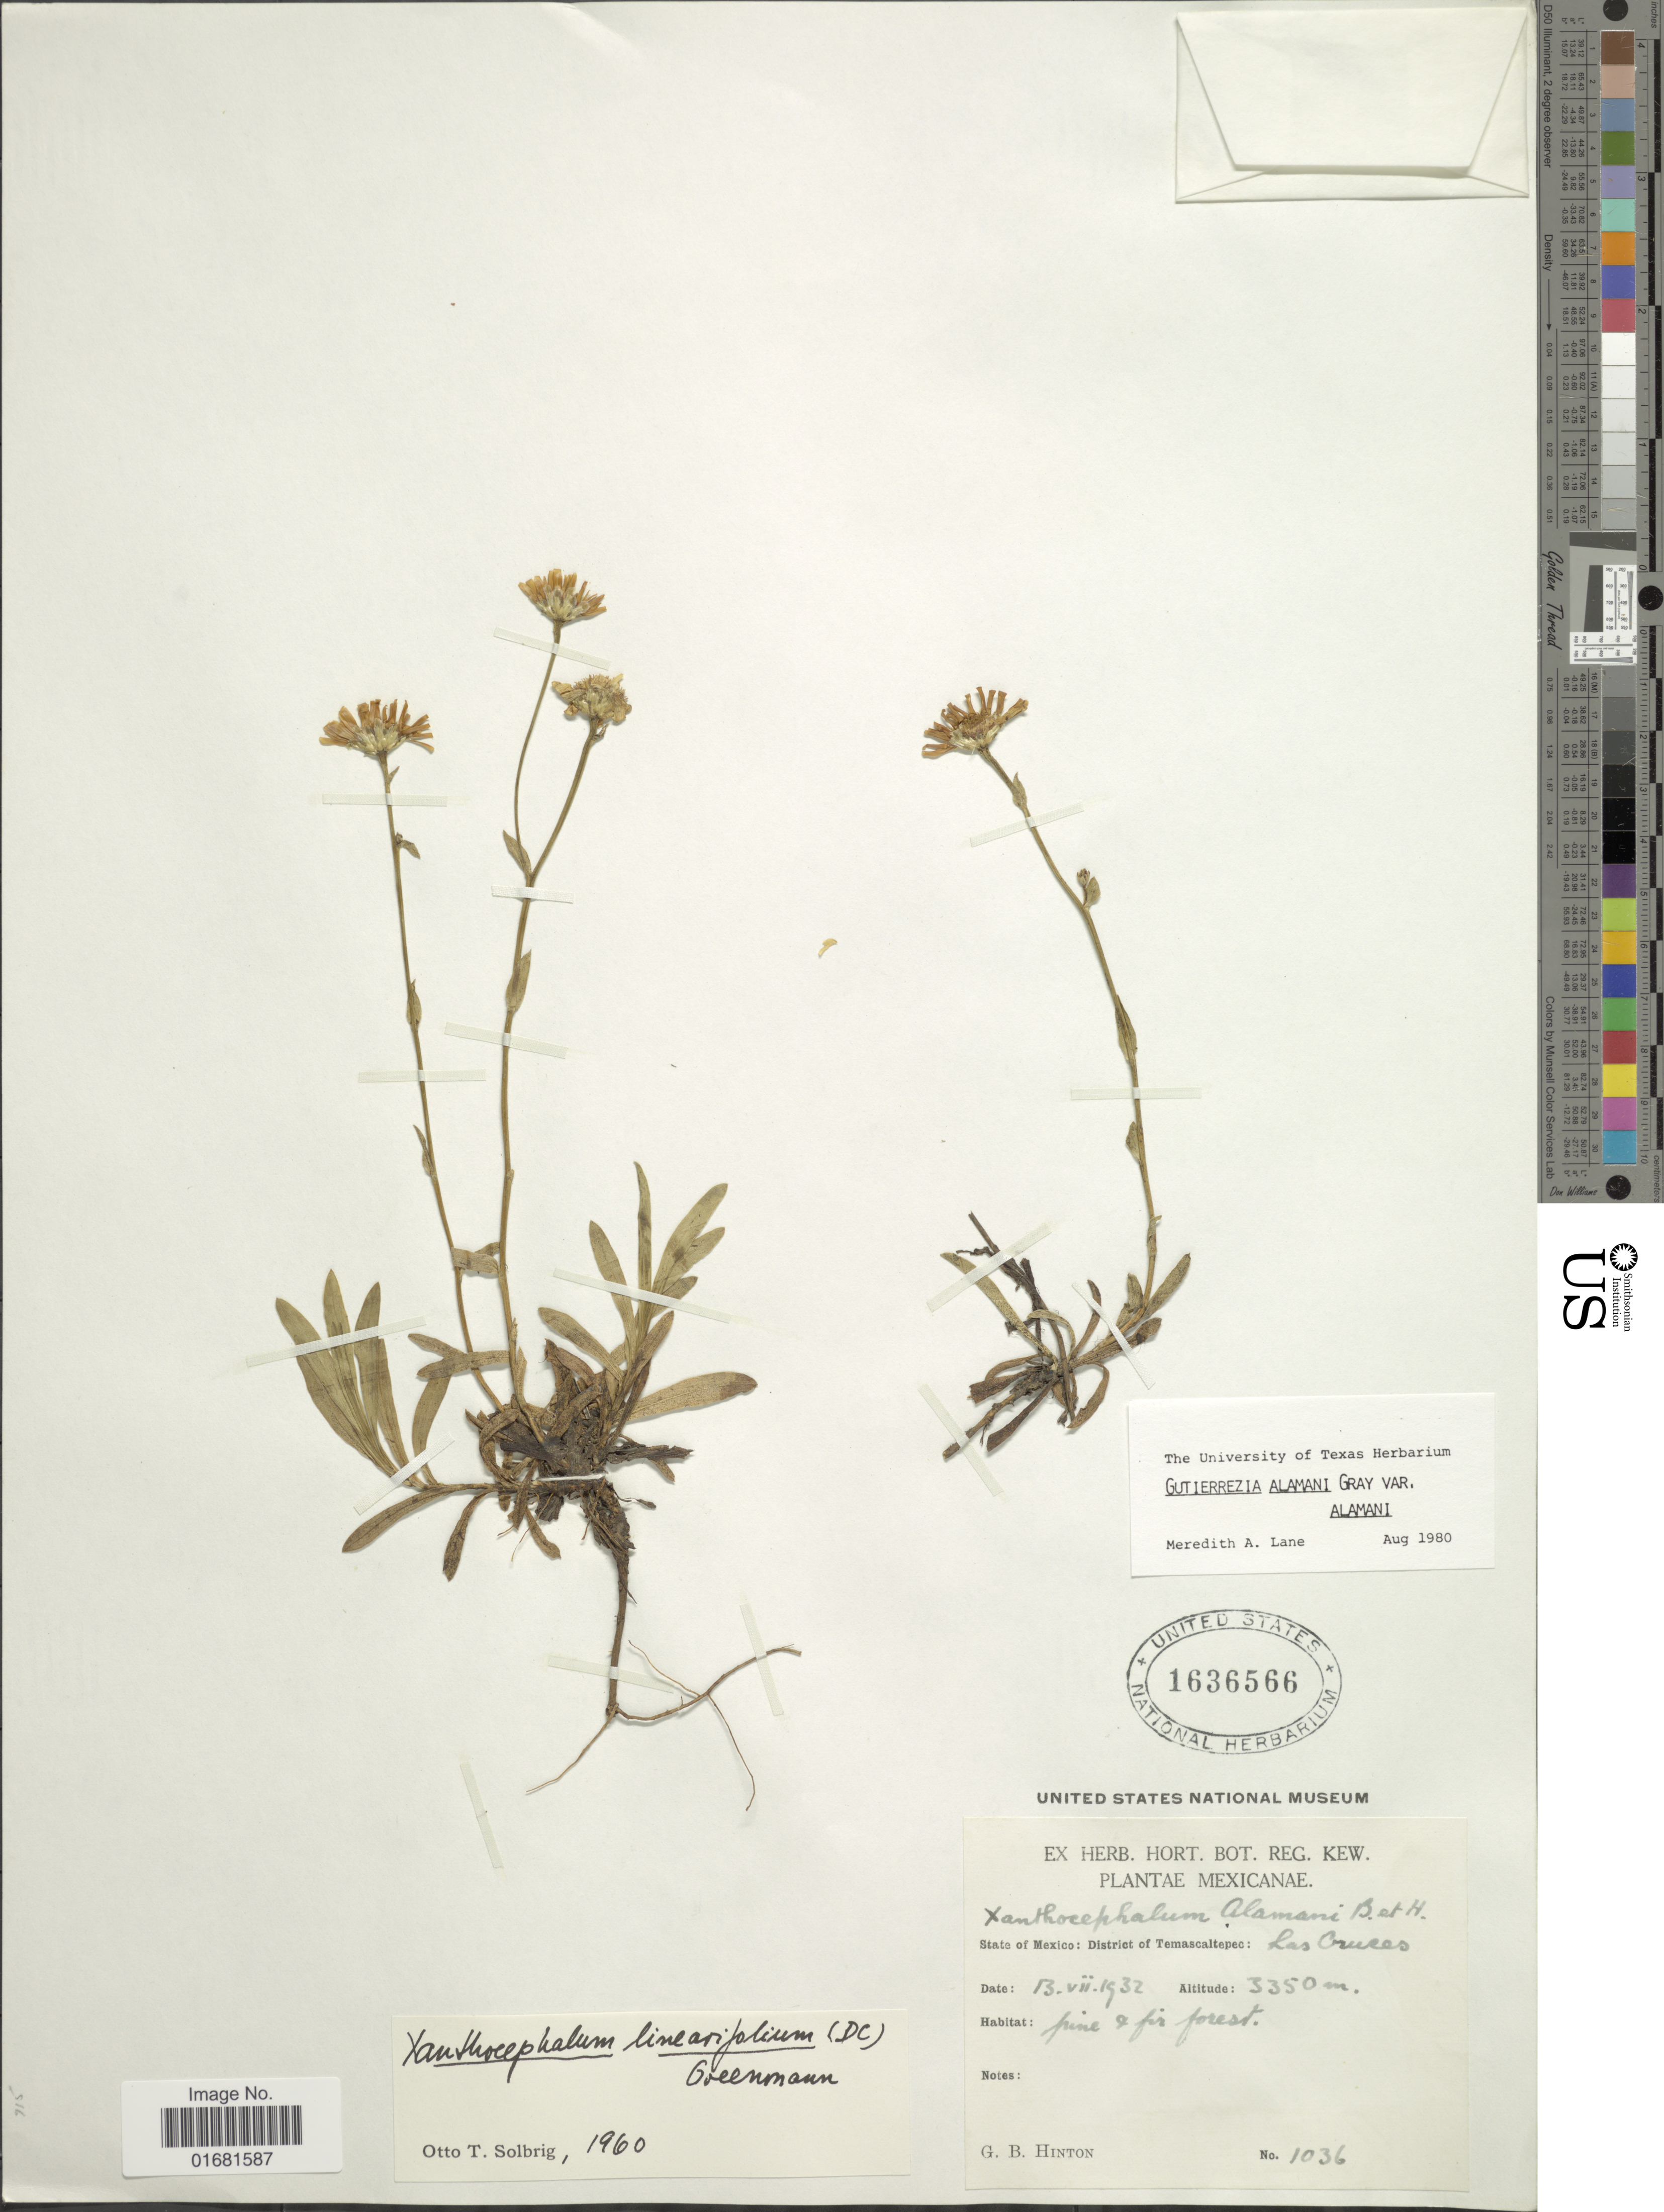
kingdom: Plantae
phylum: Tracheophyta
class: Magnoliopsida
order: Asterales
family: Asteraceae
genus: Gutierrezia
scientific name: Gutierrezia alamanii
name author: A. Gray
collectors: G. B. Hinton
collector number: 1036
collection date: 1932-07-13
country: Mexico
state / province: México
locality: State of México: District of Temascaltepec: las mCrucas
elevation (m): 3350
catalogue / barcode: US 1636566